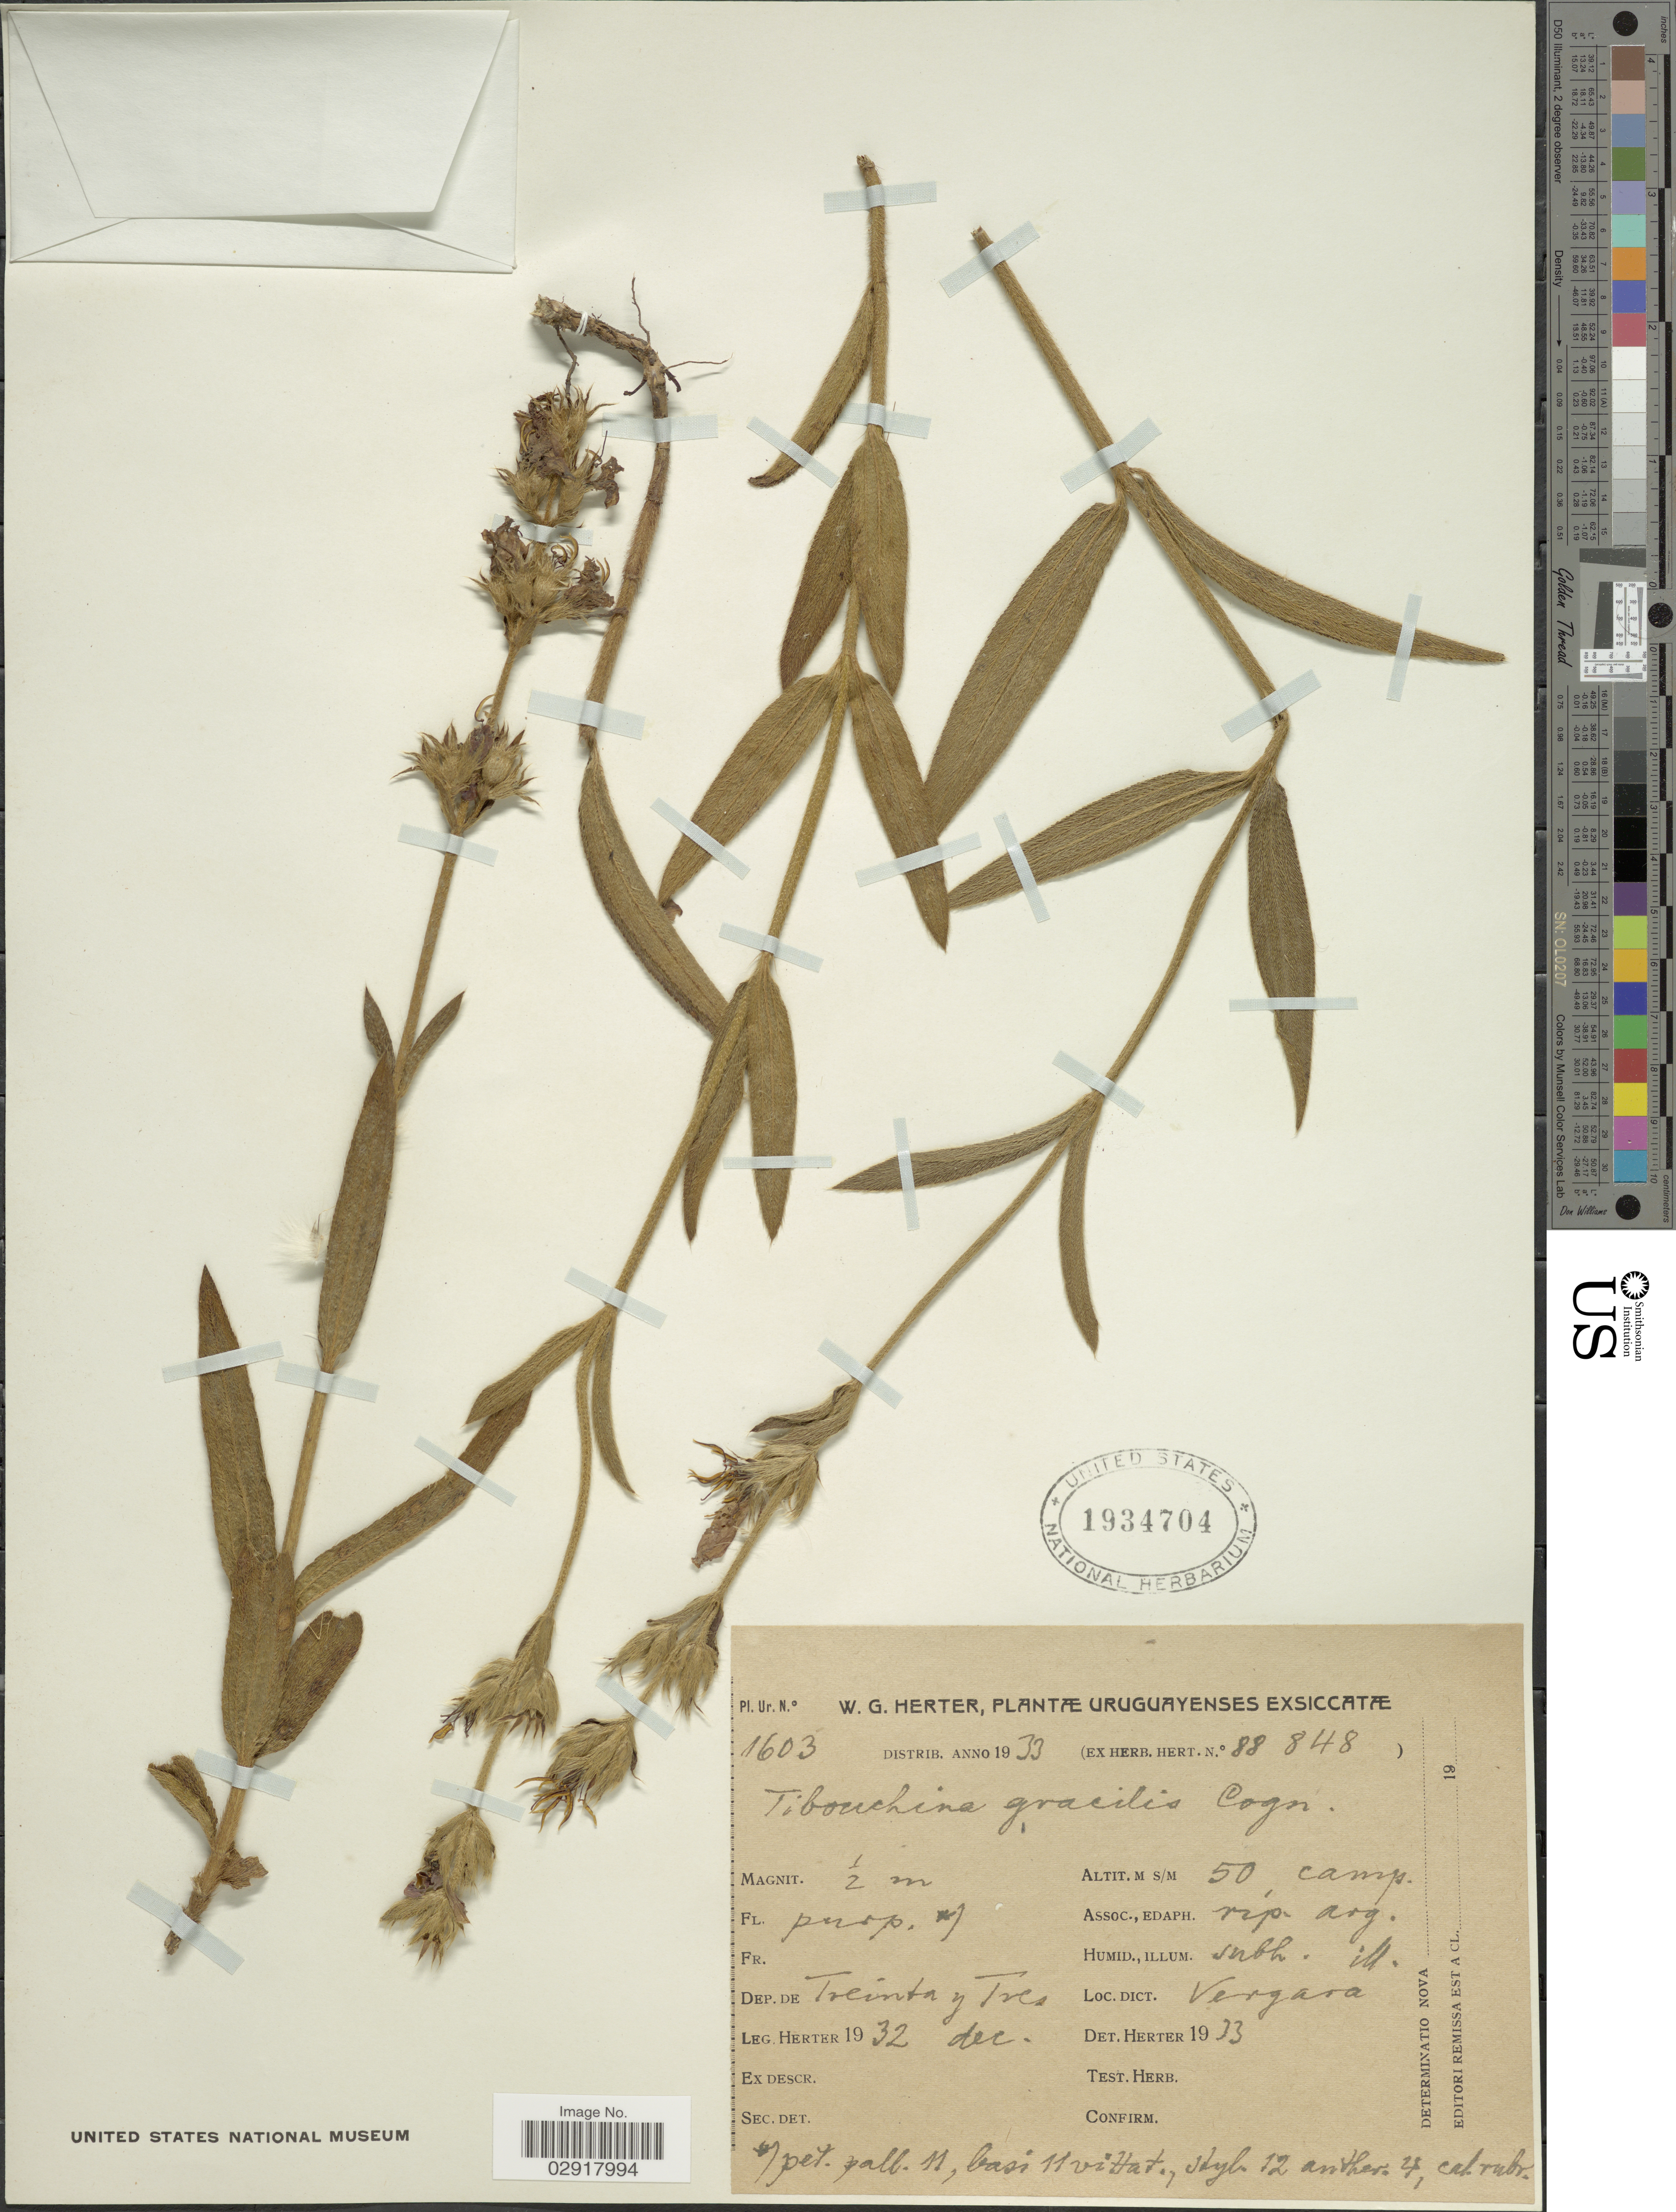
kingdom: Plantae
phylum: Tracheophyta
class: Magnoliopsida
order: Myrtales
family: Melastomataceae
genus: Chaetogastra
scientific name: Chaetogastra gracilis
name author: (Bonpl.) DC.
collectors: W. G. Herter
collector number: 1603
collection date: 1932-12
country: Uruguay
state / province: Treinta y Tres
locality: Dept. de Treinta y Tres. Dict. Vergara.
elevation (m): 50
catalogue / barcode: US 1934704